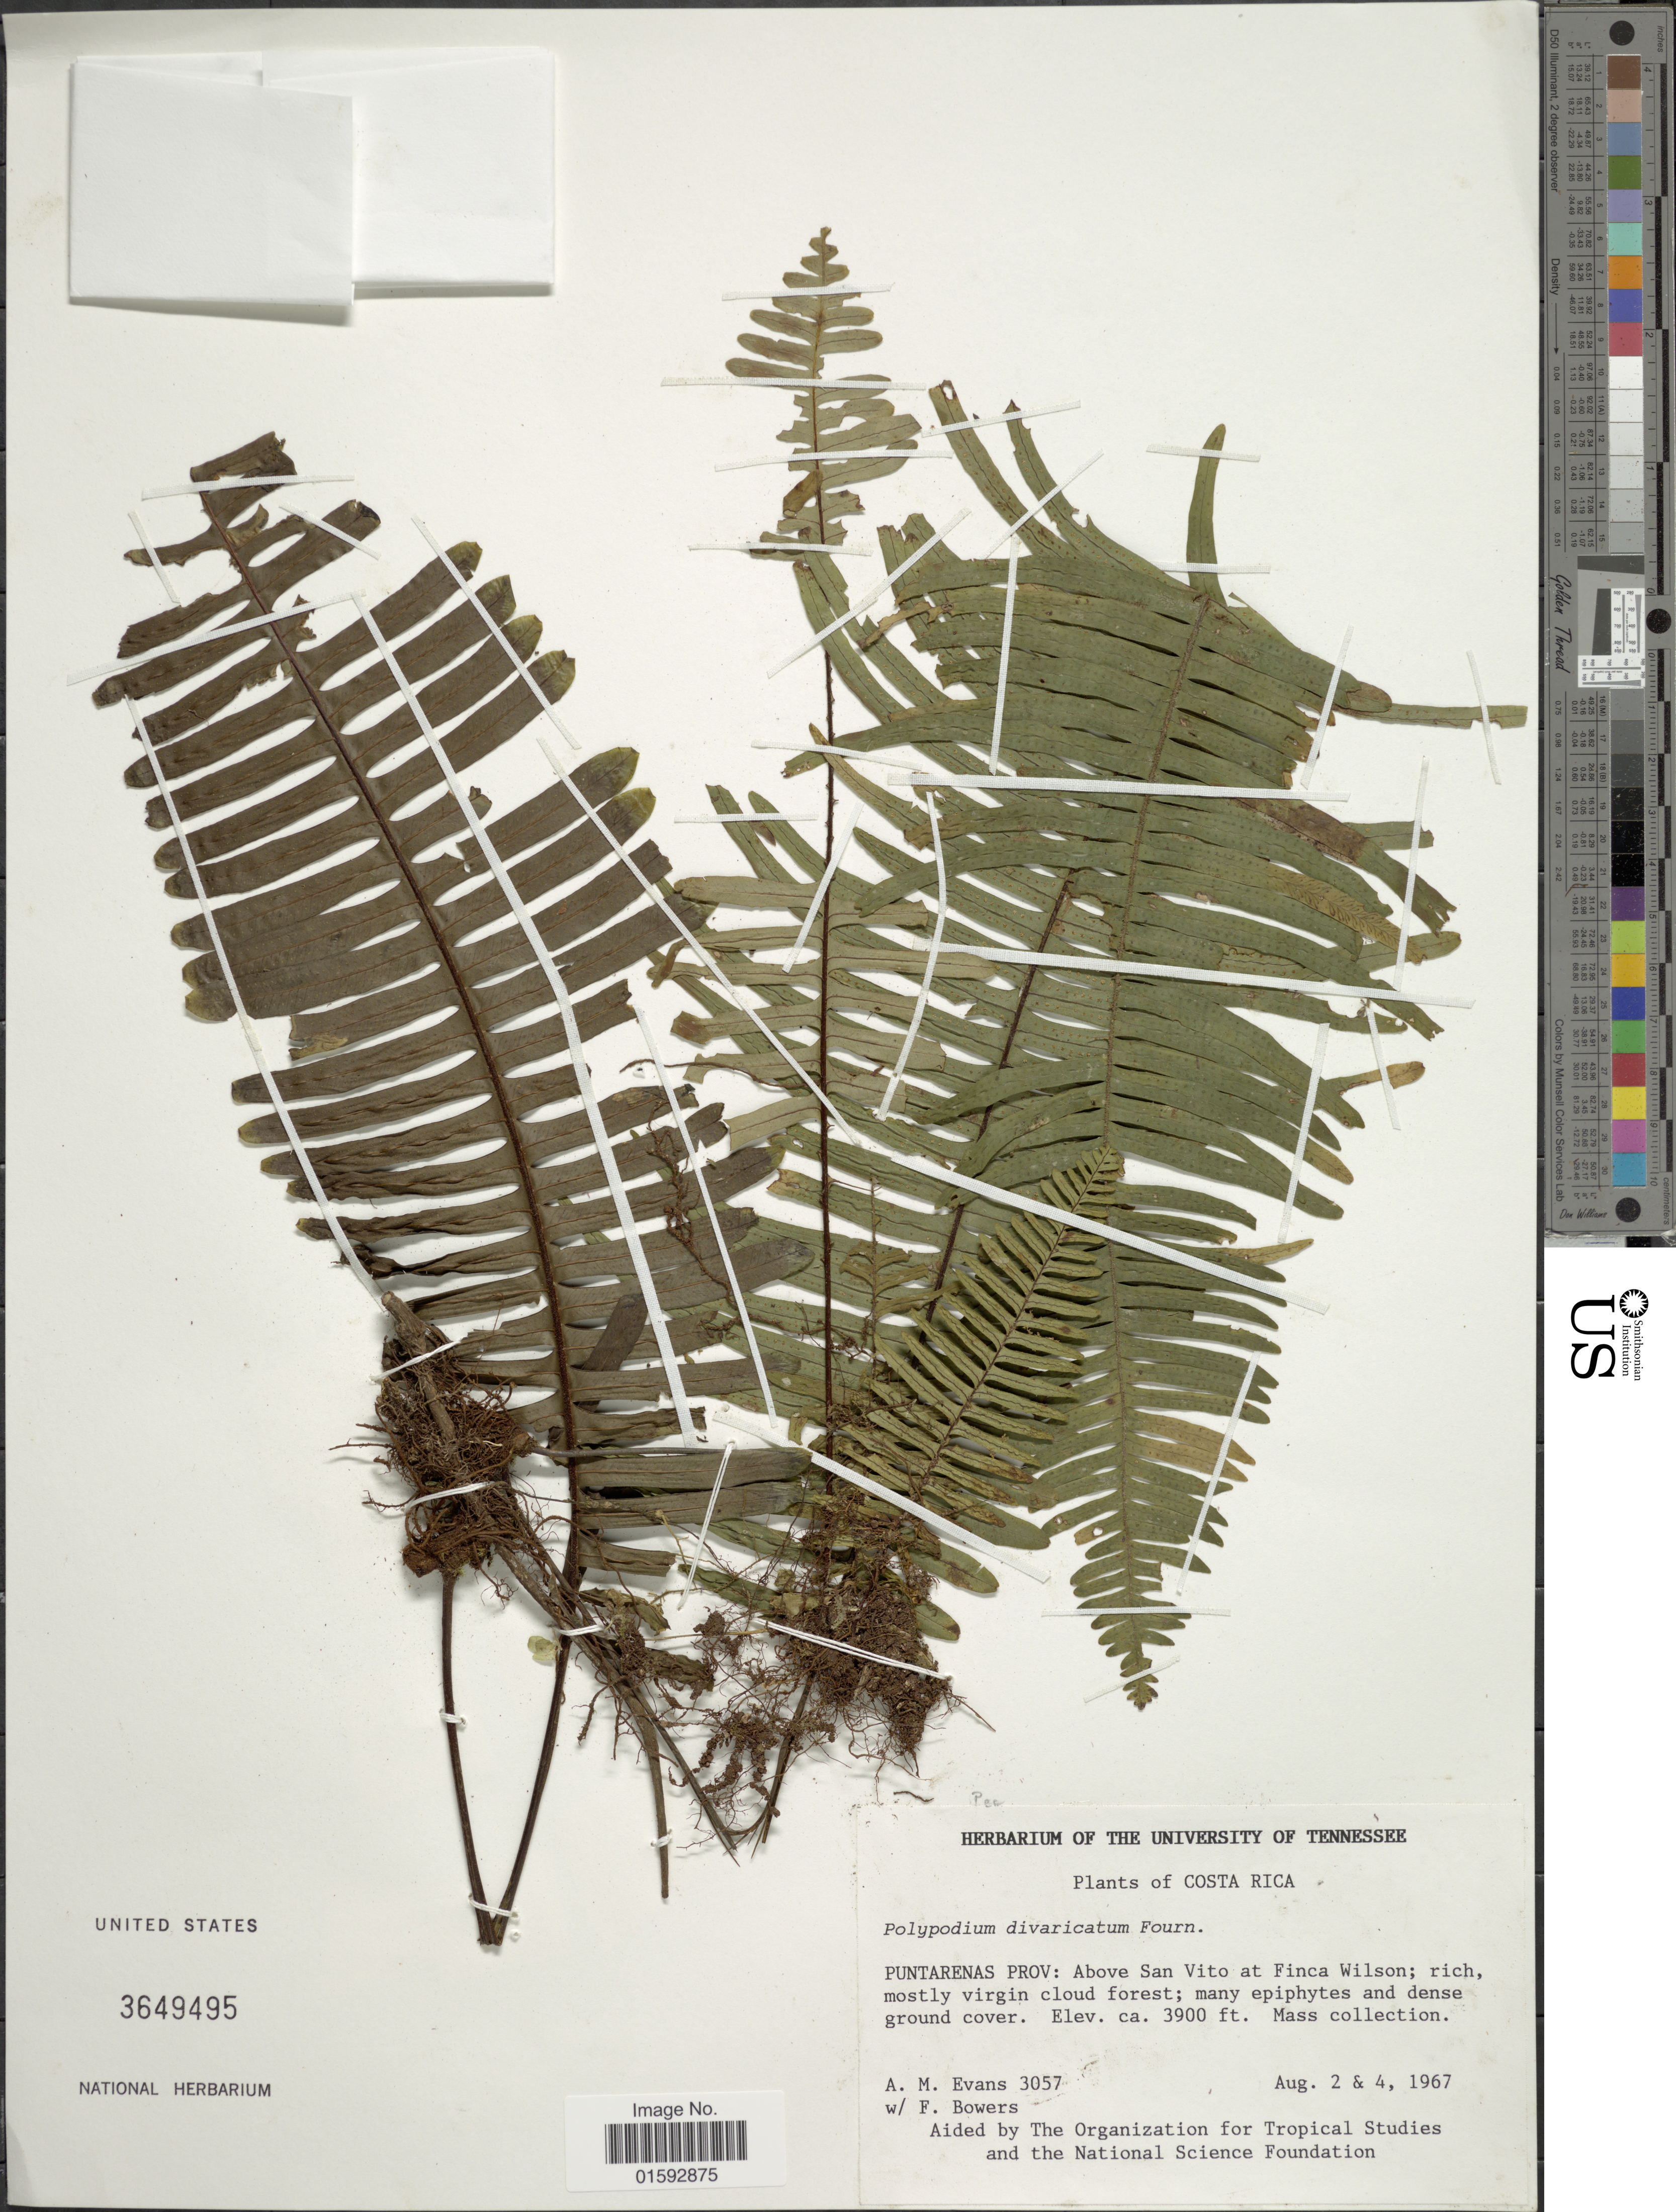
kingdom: Plantae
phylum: Tracheophyta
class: Polypodiopsida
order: Polypodiales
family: Polypodiaceae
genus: Pecluma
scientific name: Pecluma divaricata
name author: (E. Fourn.) Mickel & Beitel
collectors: A. M. Evans, W. Bowers & F. Bowers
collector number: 3057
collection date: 1967-08-02/1967-08-04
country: Costa Rica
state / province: Puntarenas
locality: Above San Vito at Finca Wilson; rich mostly virgin cloud forest; manu epiphytes and dense ground cover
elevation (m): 1189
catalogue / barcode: US 3649495